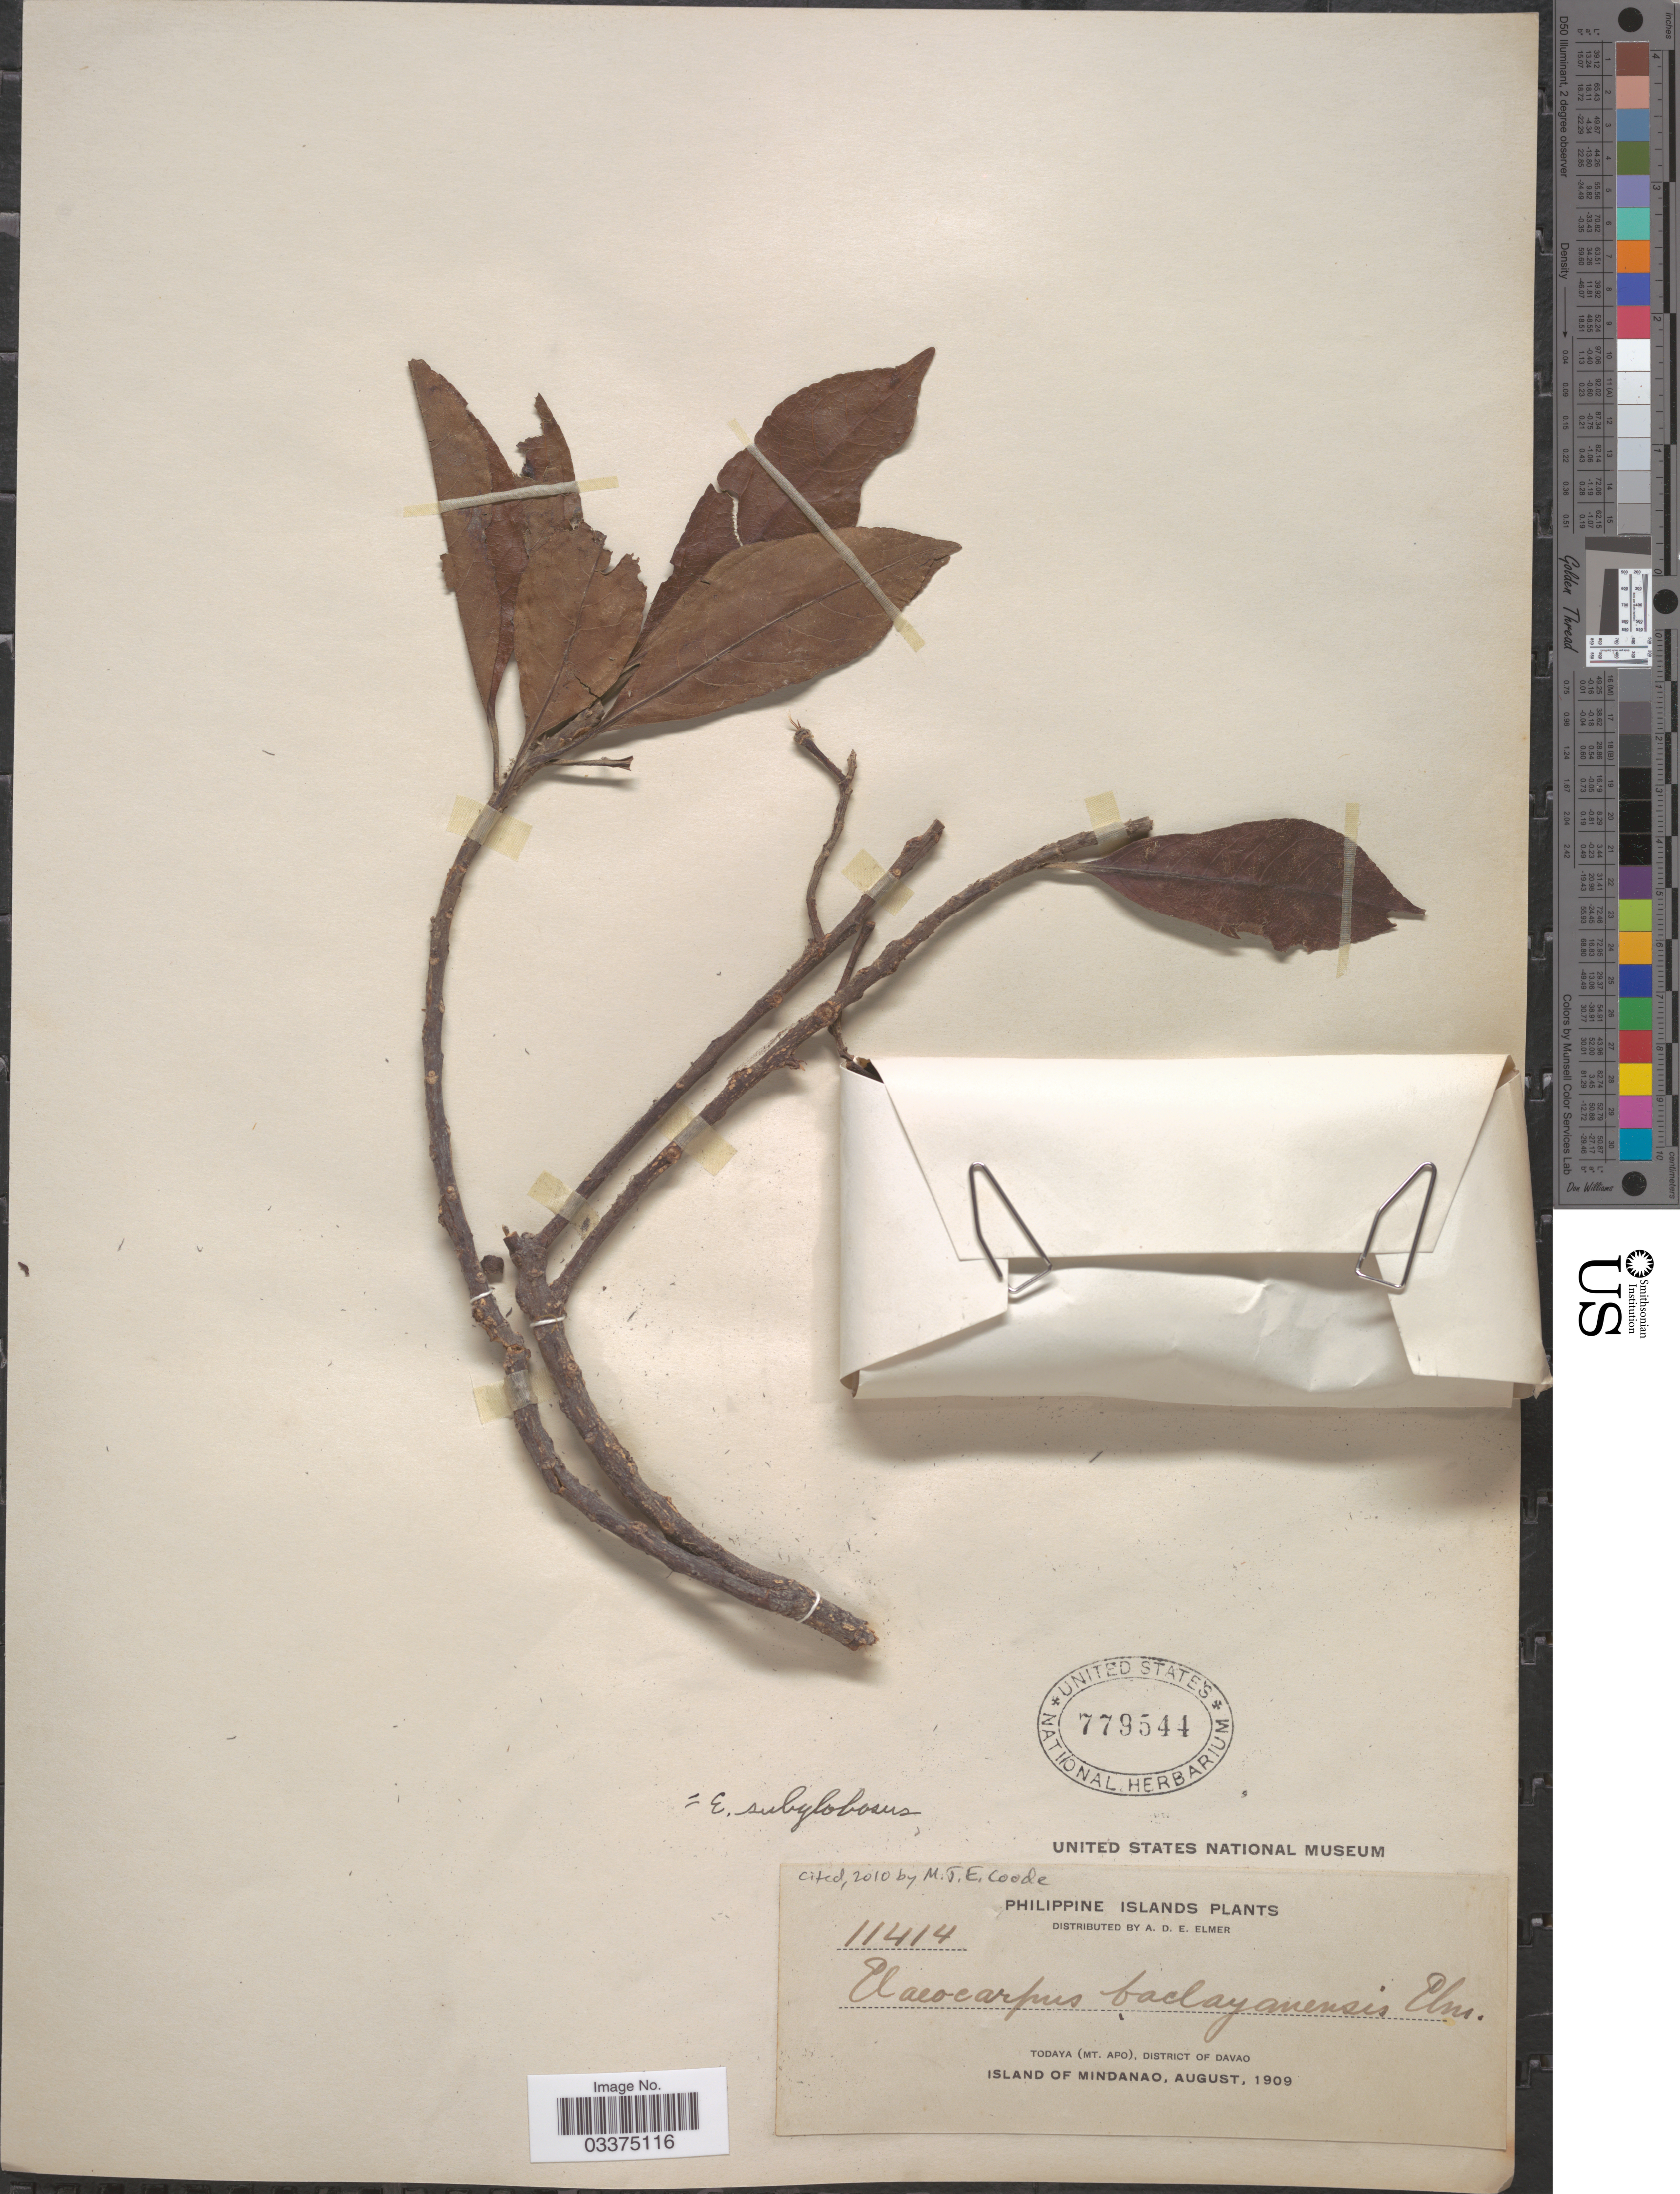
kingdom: Plantae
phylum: Tracheophyta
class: Magnoliopsida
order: Oxalidales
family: Elaeocarpaceae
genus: Elaeocarpus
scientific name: Elaeocarpus sphaericus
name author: (Gaertn.) K. Schum.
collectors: A. D. E. Elmer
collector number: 11414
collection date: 1909-08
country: Philippines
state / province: Davao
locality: Todaya (Mt. Apo), District of Davao. Island of Mindanao.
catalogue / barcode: US 779544